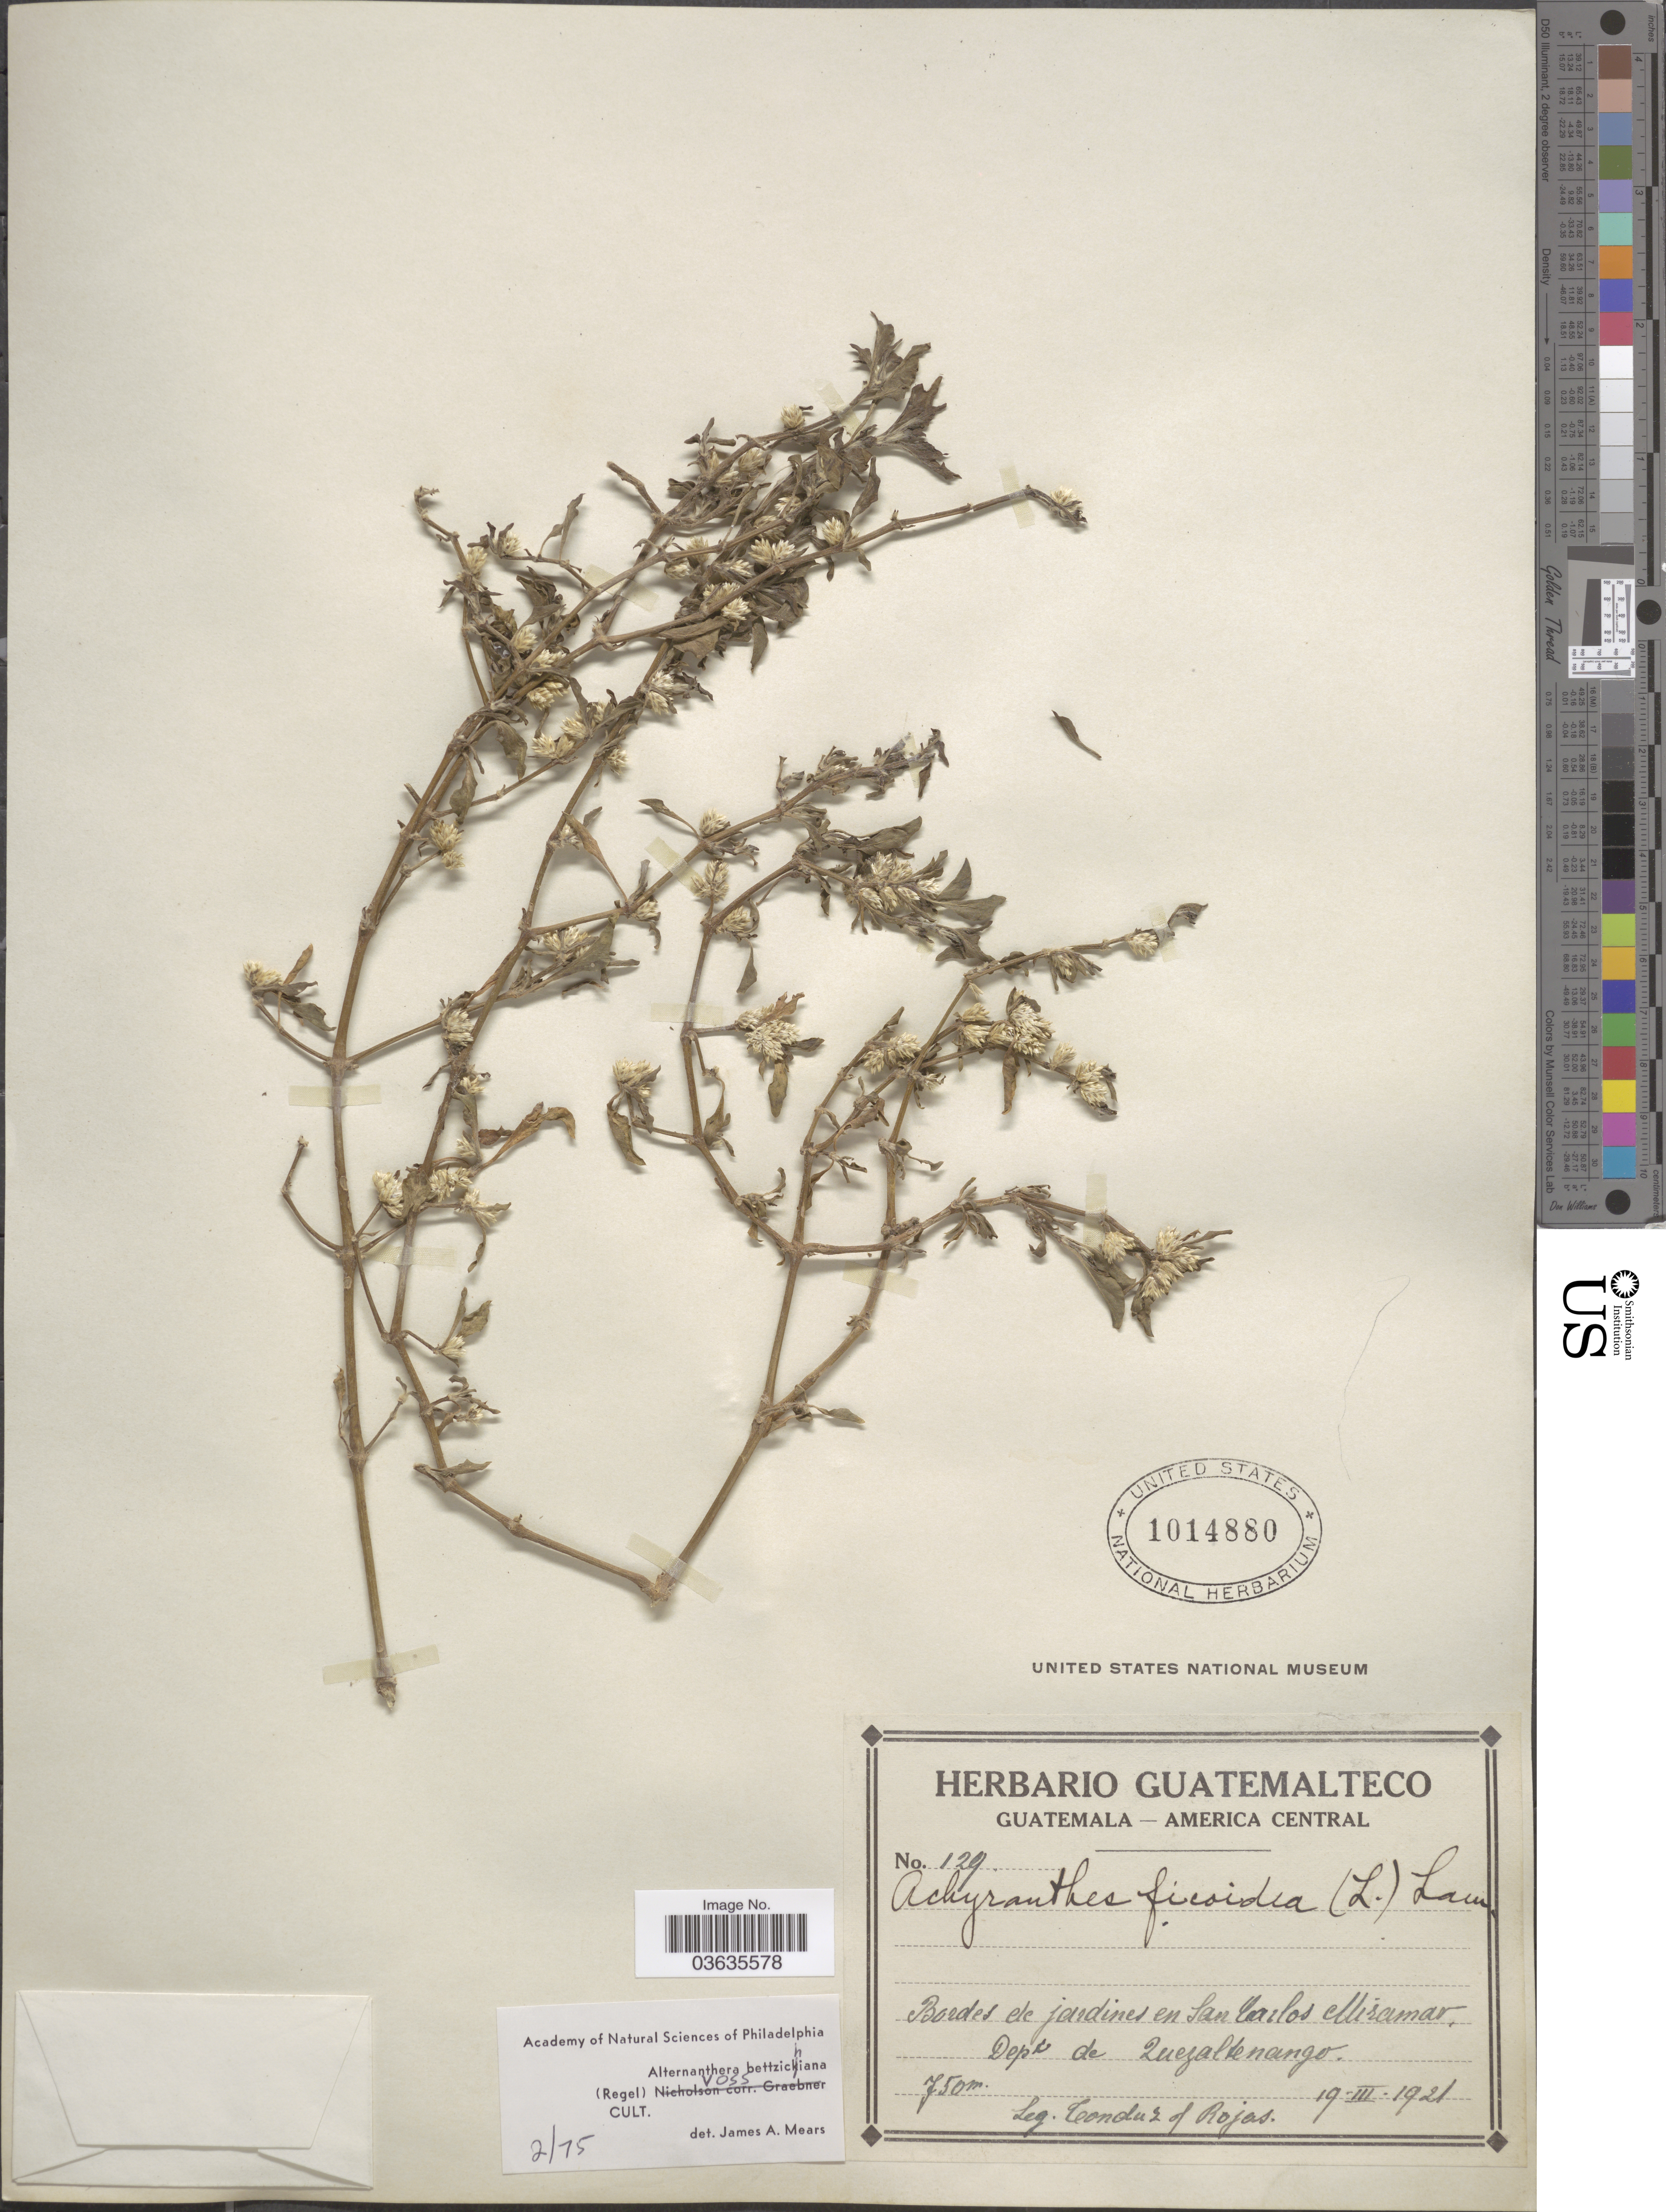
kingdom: Plantae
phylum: Tracheophyta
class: Magnoliopsida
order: Caryophyllales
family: Amaranthaceae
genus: Alternanthera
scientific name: Alternanthera bettzickiana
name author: (Regel) G. Nicholson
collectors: Tonduz & Rojas, --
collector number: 129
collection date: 1921-03-19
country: Guatemala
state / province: Quetzaltenango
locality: Bordes de jardines en San Carlos Miramar, Dept de Quezaltenango.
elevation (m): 750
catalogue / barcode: US 1014880